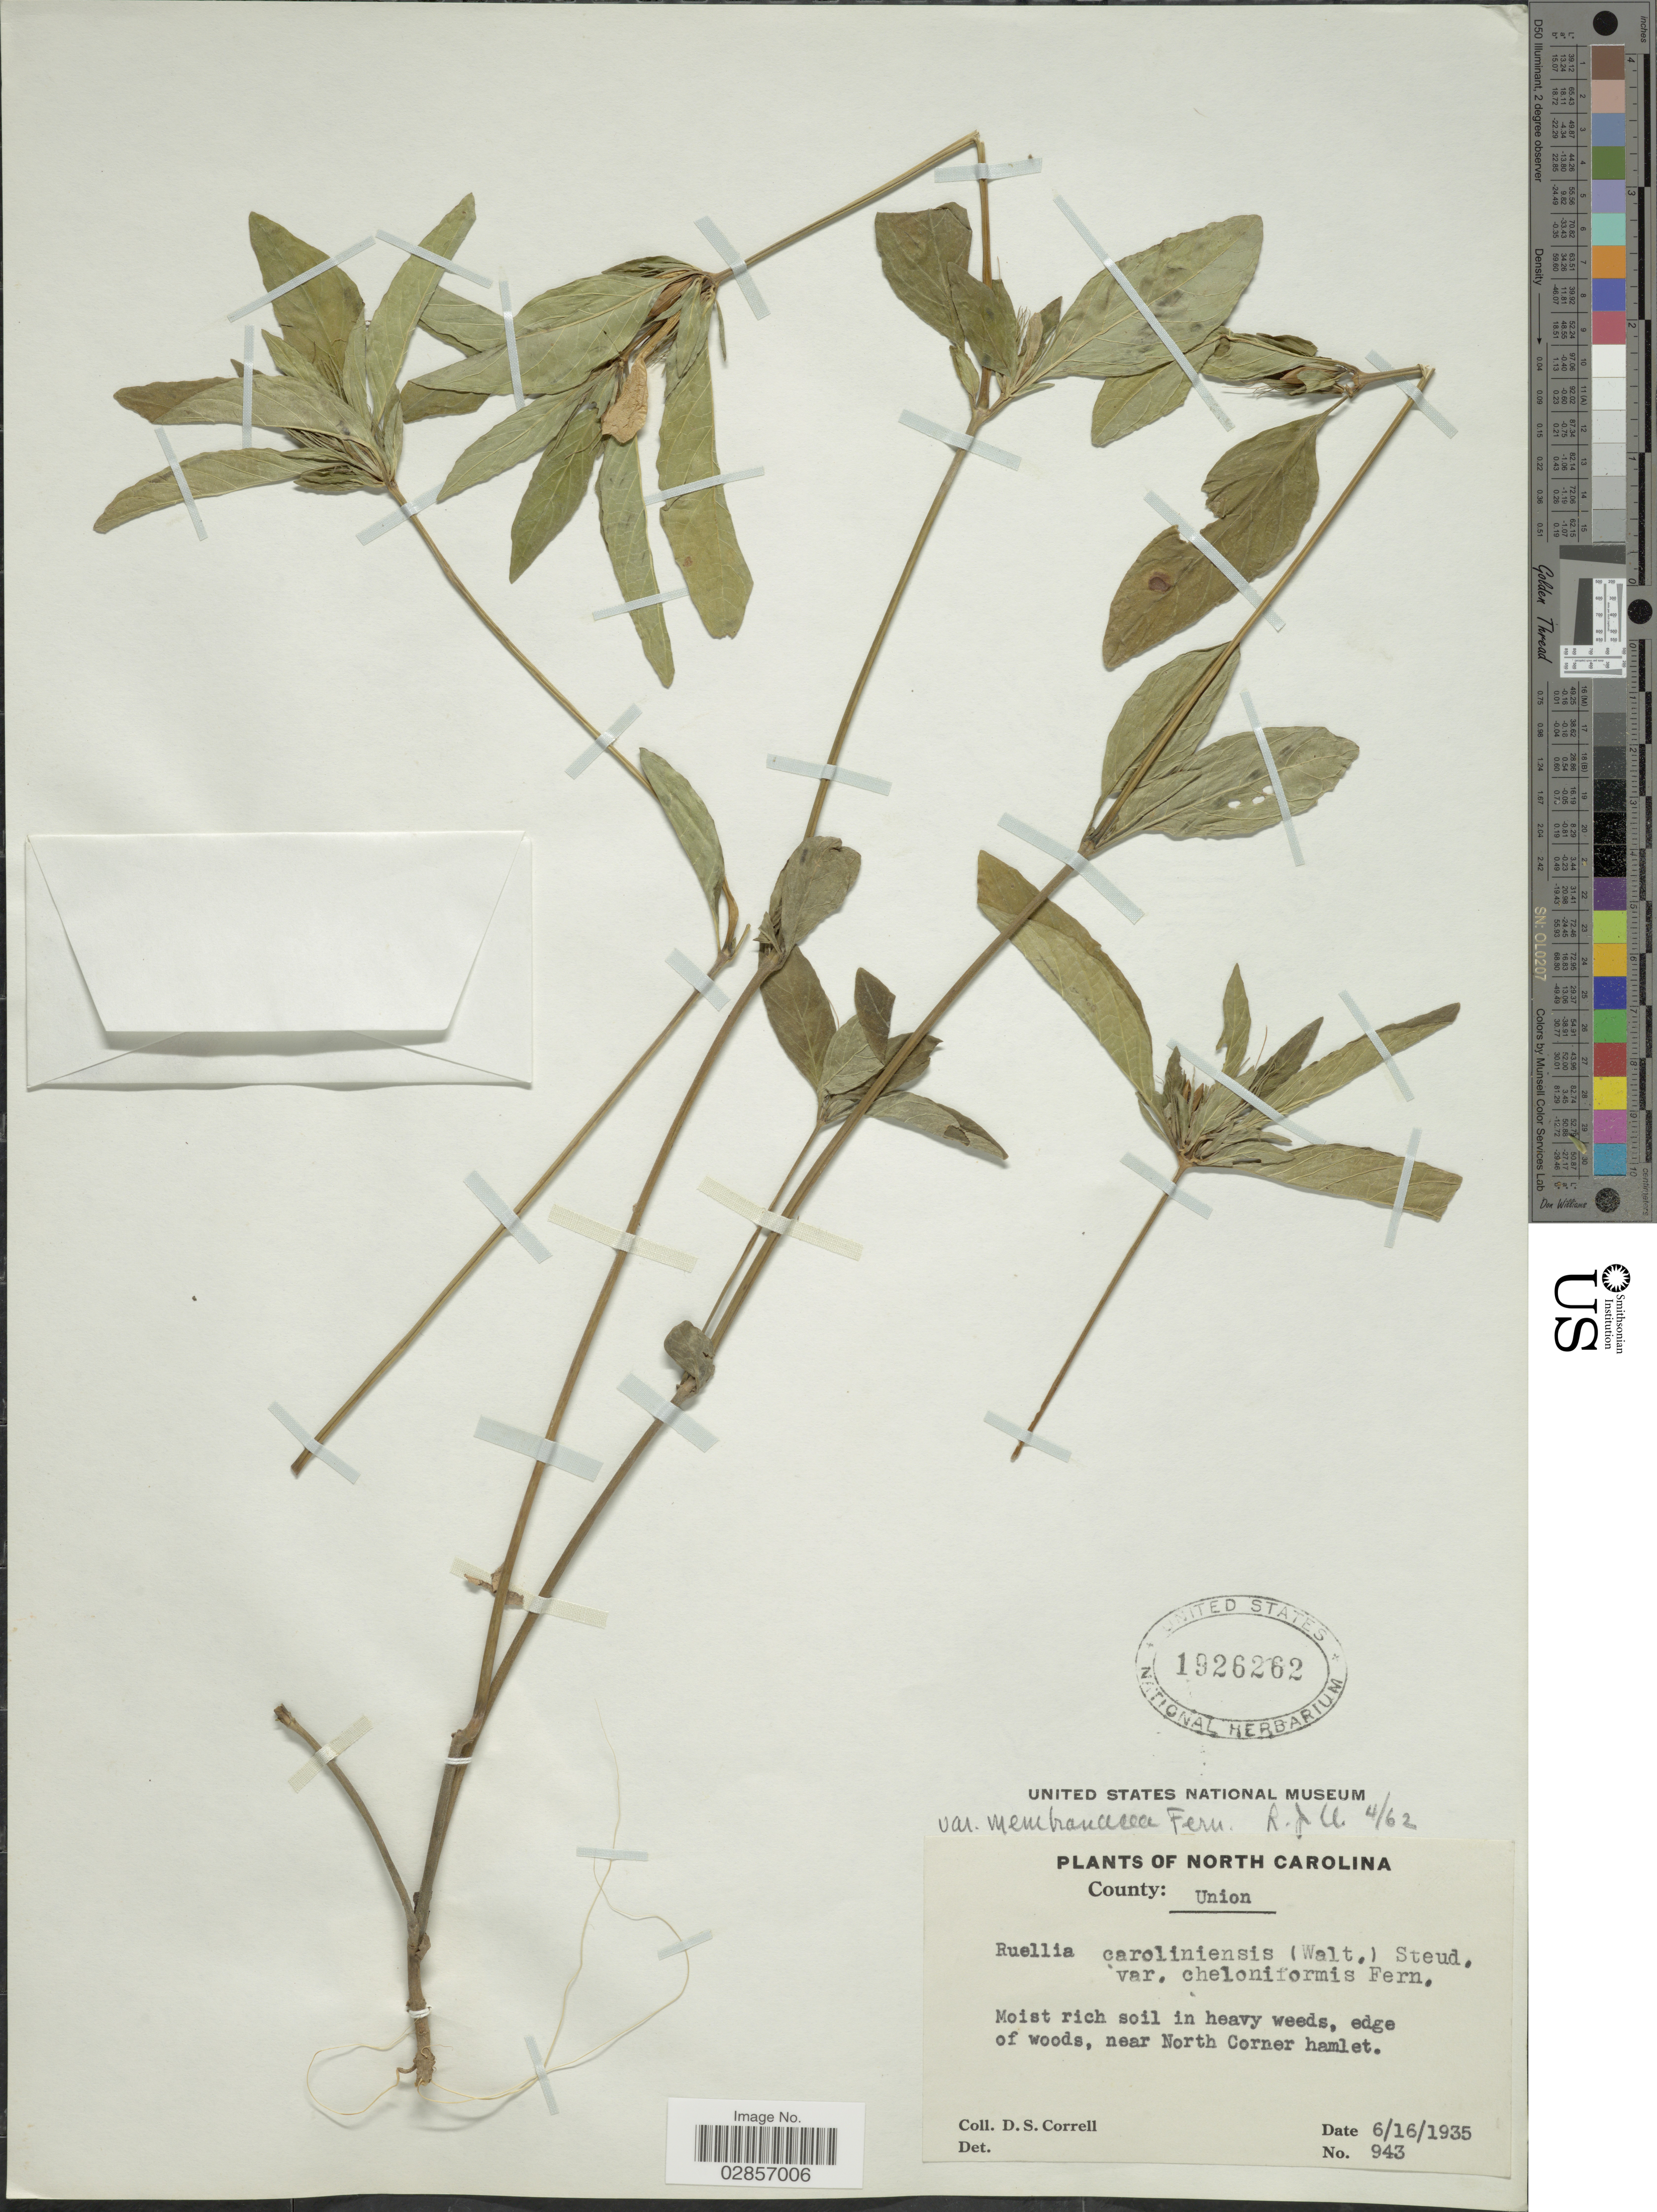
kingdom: Plantae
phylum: Tracheophyta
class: Magnoliopsida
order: Lamiales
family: Acanthaceae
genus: Ruellia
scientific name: Ruellia caroliniensis var. membranacea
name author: Fernald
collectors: D. S. Correll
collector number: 943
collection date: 1935-06-16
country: United States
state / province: North Carolina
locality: County: Union. Moist rich soil in heavy weeds, edge of woods, near North Corner hamlet.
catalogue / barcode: US 1926262